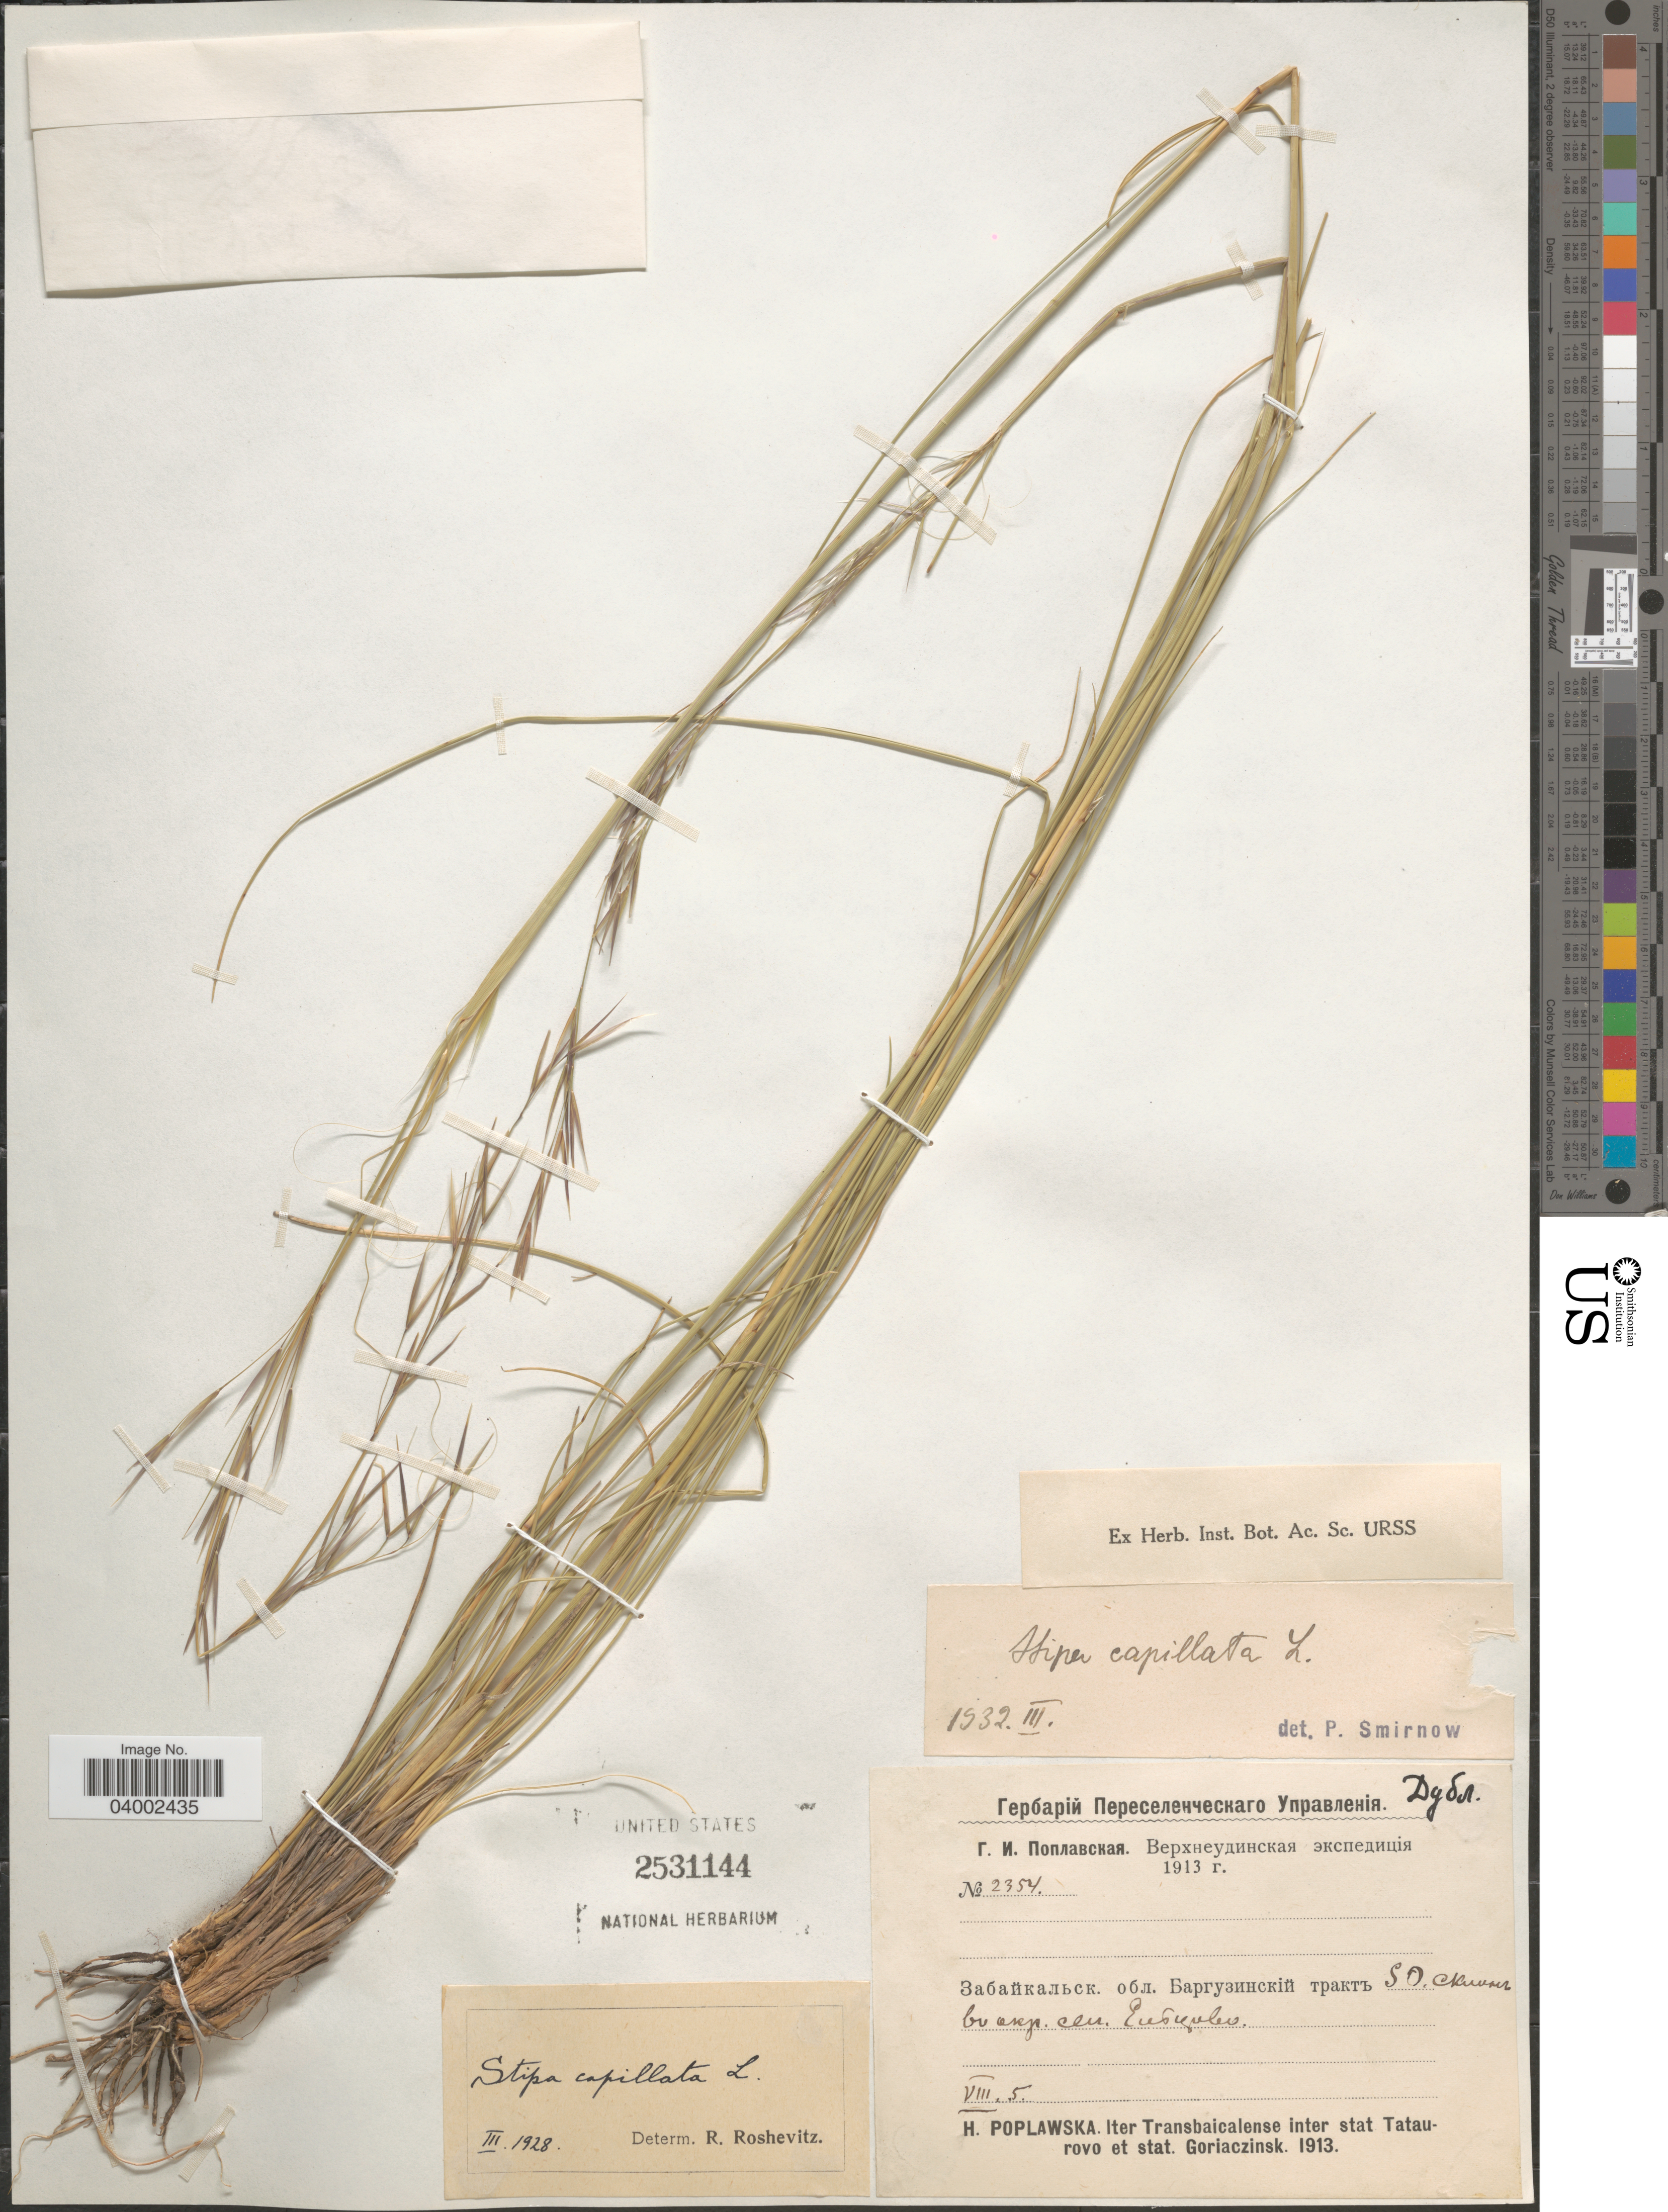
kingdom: Plantae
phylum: Tracheophyta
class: Liliopsida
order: Poales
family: Poaceae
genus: Stipa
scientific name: Stipa capillata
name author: L.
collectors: H. Poplawska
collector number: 2354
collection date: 1913-08-05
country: Russian Federation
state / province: Buryatia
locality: X. Iter Transbaicalense inter stat Tataurovo et stat. Goriaczinsk.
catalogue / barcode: US 2531144